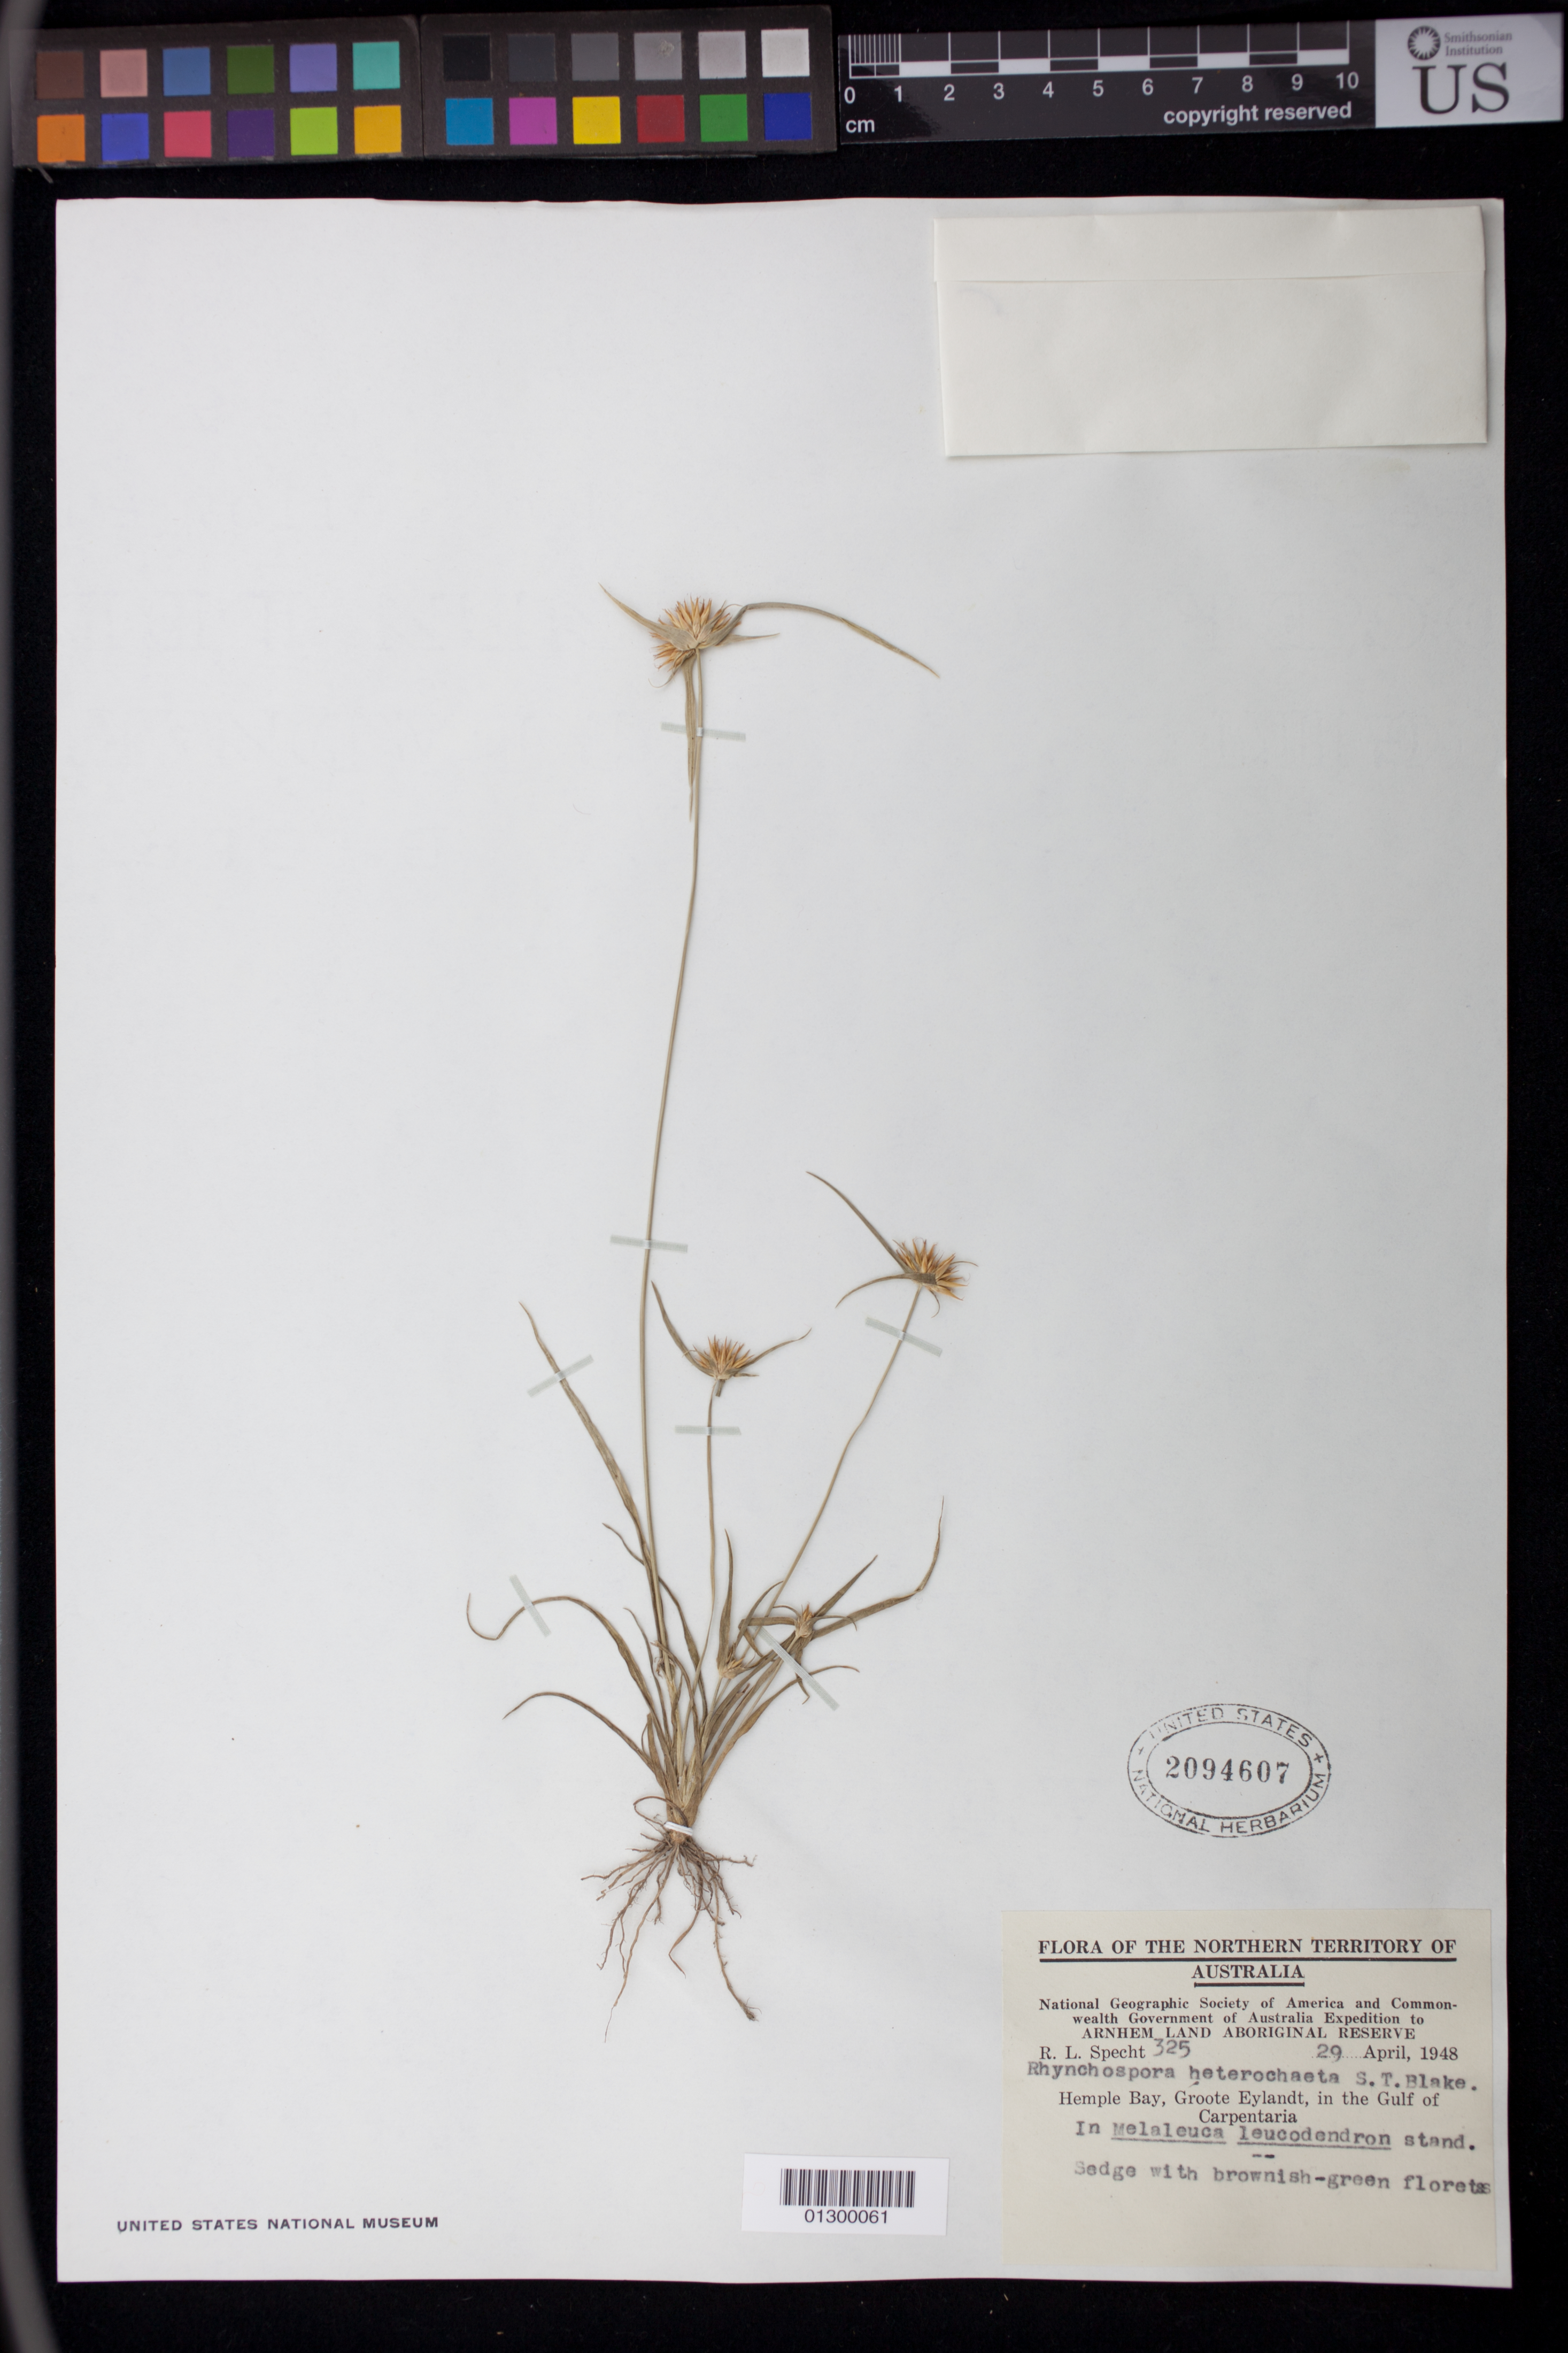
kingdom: Plantae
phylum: Tracheophyta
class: Liliopsida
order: Poales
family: Cyperaceae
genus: Rhynchospora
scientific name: Rhynchospora heterochaeta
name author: S.T. Blake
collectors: R. L. Specht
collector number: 325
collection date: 1948-04-29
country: Australia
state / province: Northern Territory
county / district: East Arnhem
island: Groote Eylandt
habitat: In Melaleuca leucodendron stand.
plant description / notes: Sedge with brownish-green florets.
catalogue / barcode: US 2094607